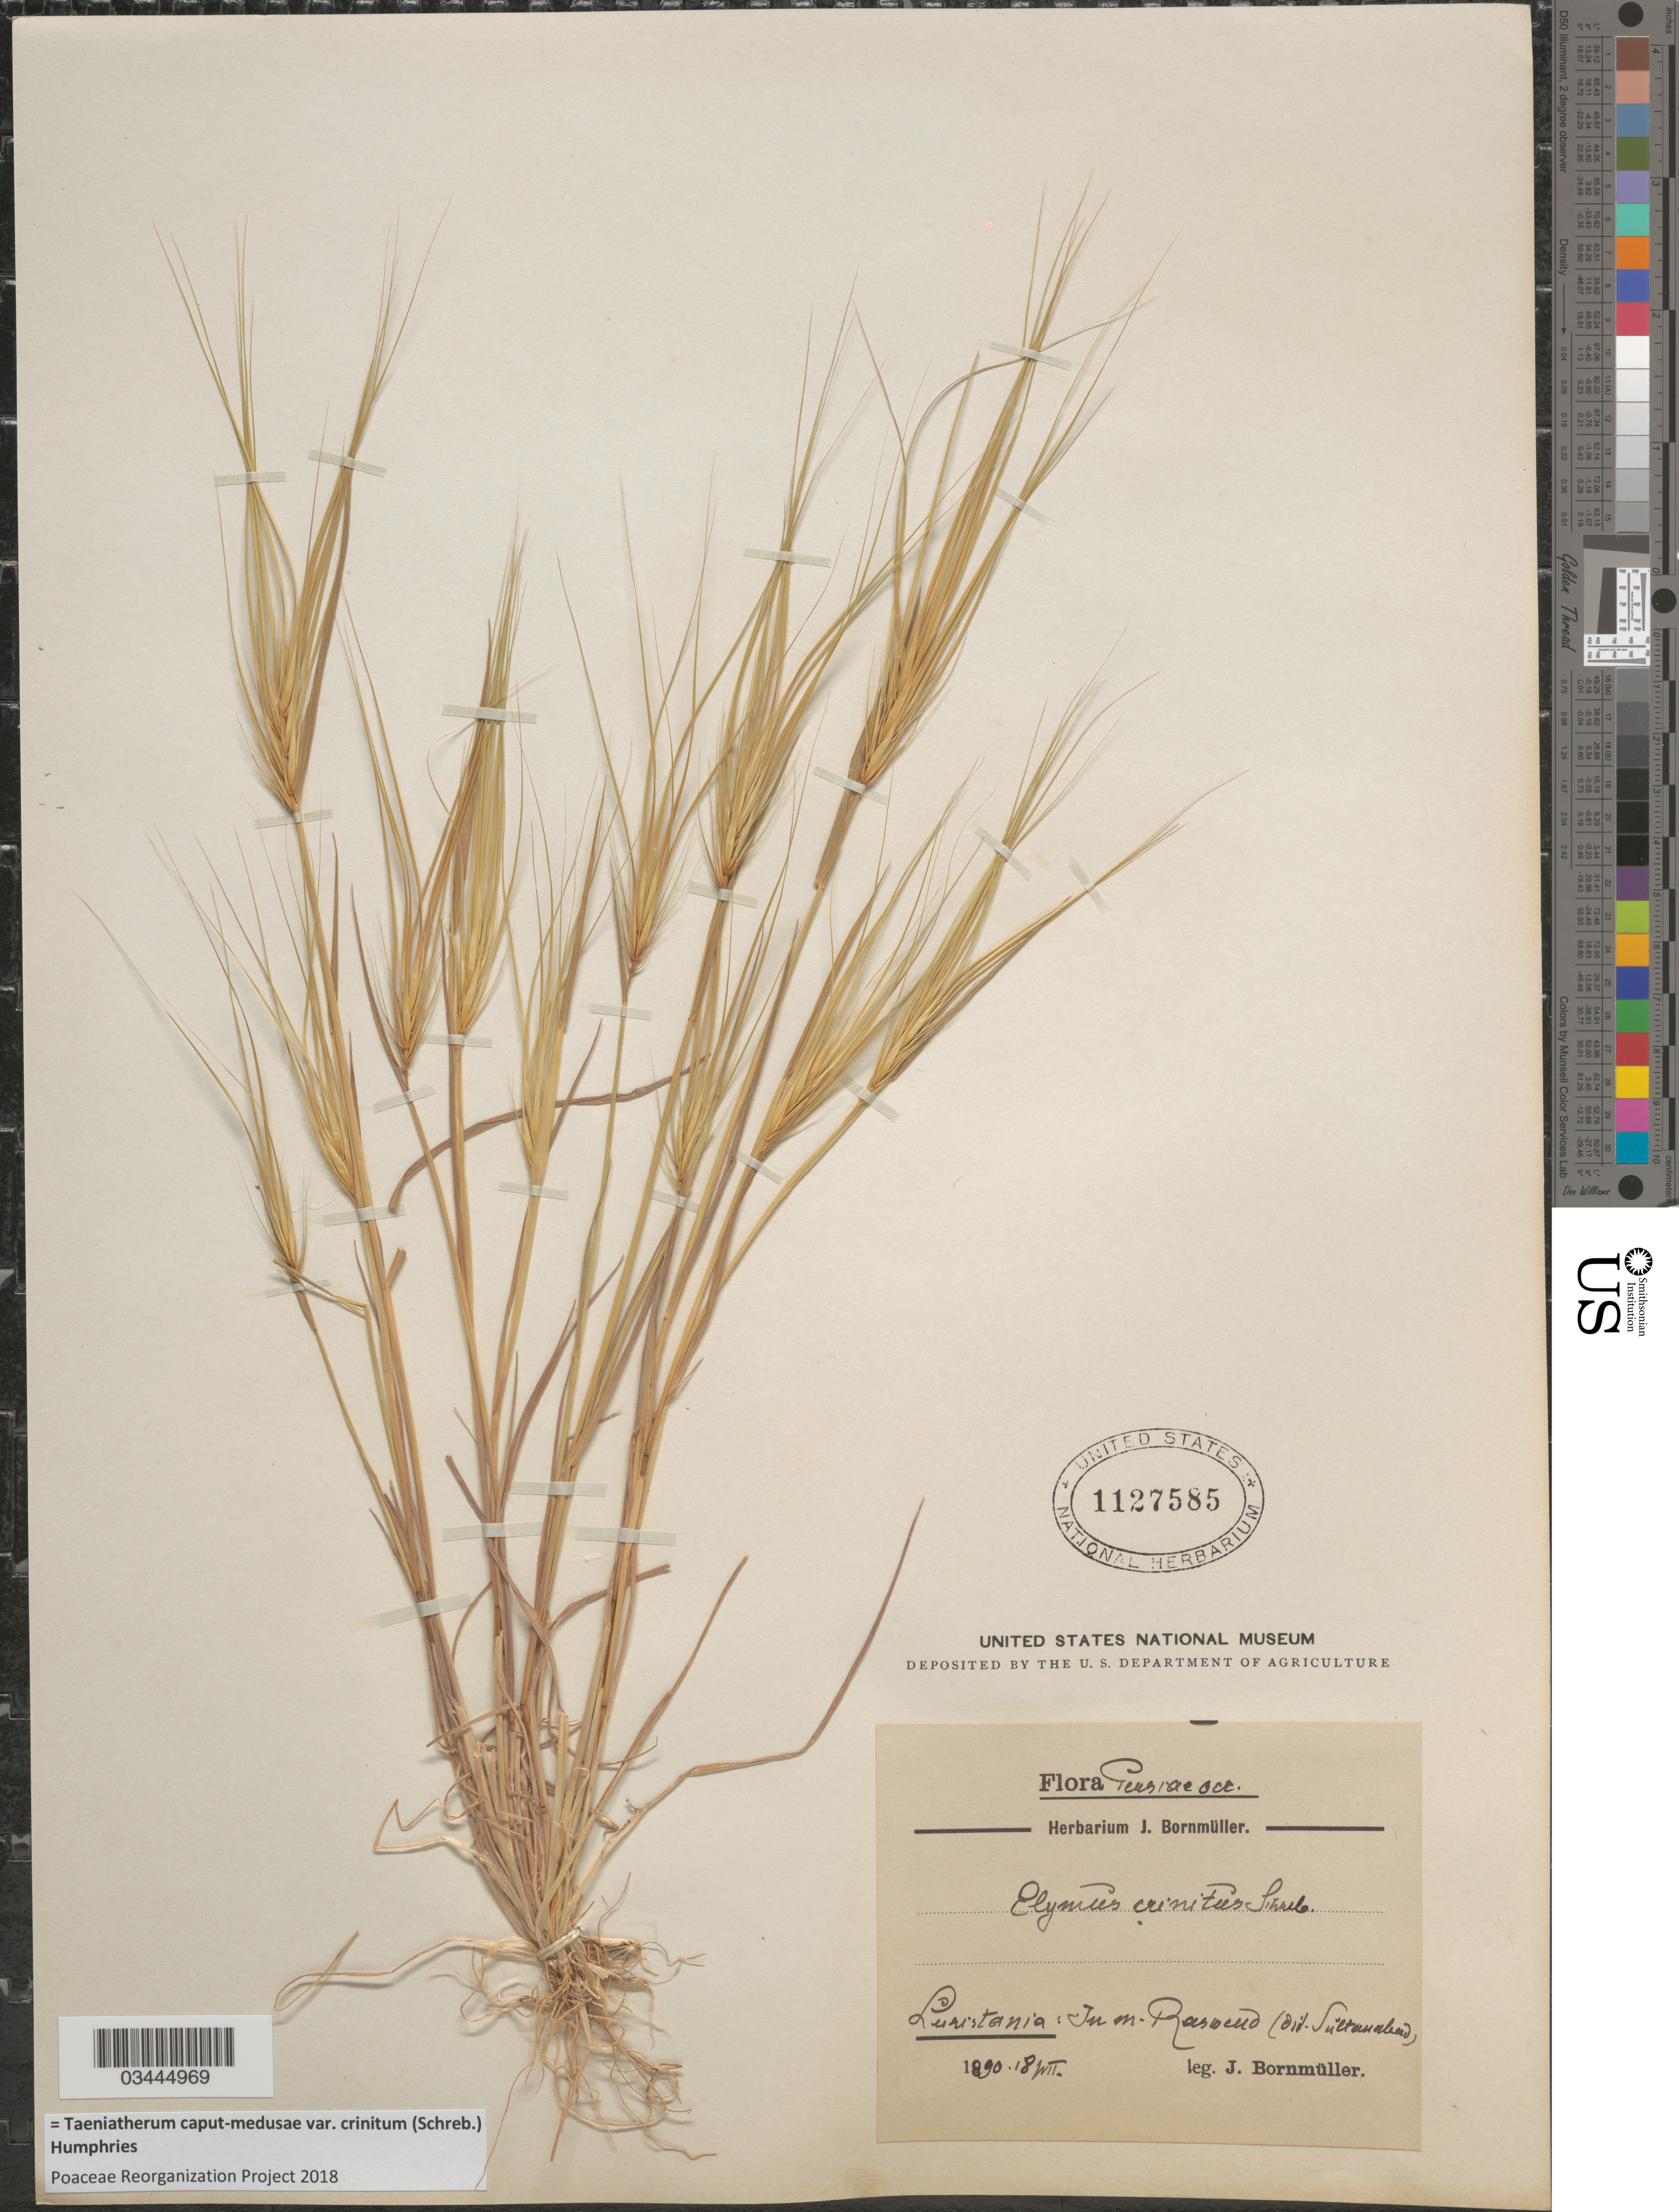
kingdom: Plantae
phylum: Tracheophyta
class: Liliopsida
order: Poales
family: Poaceae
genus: Taeniatherum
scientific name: Taeniatherum caput-medusae var. crinitum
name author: (Schreb.) Humphries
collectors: J. Bornmüller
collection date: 1890-07-18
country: Iran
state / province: Lorestan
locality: Persiae occ. Luristania: In m. Raswend (dit. Sultanabad).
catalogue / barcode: US 1127585